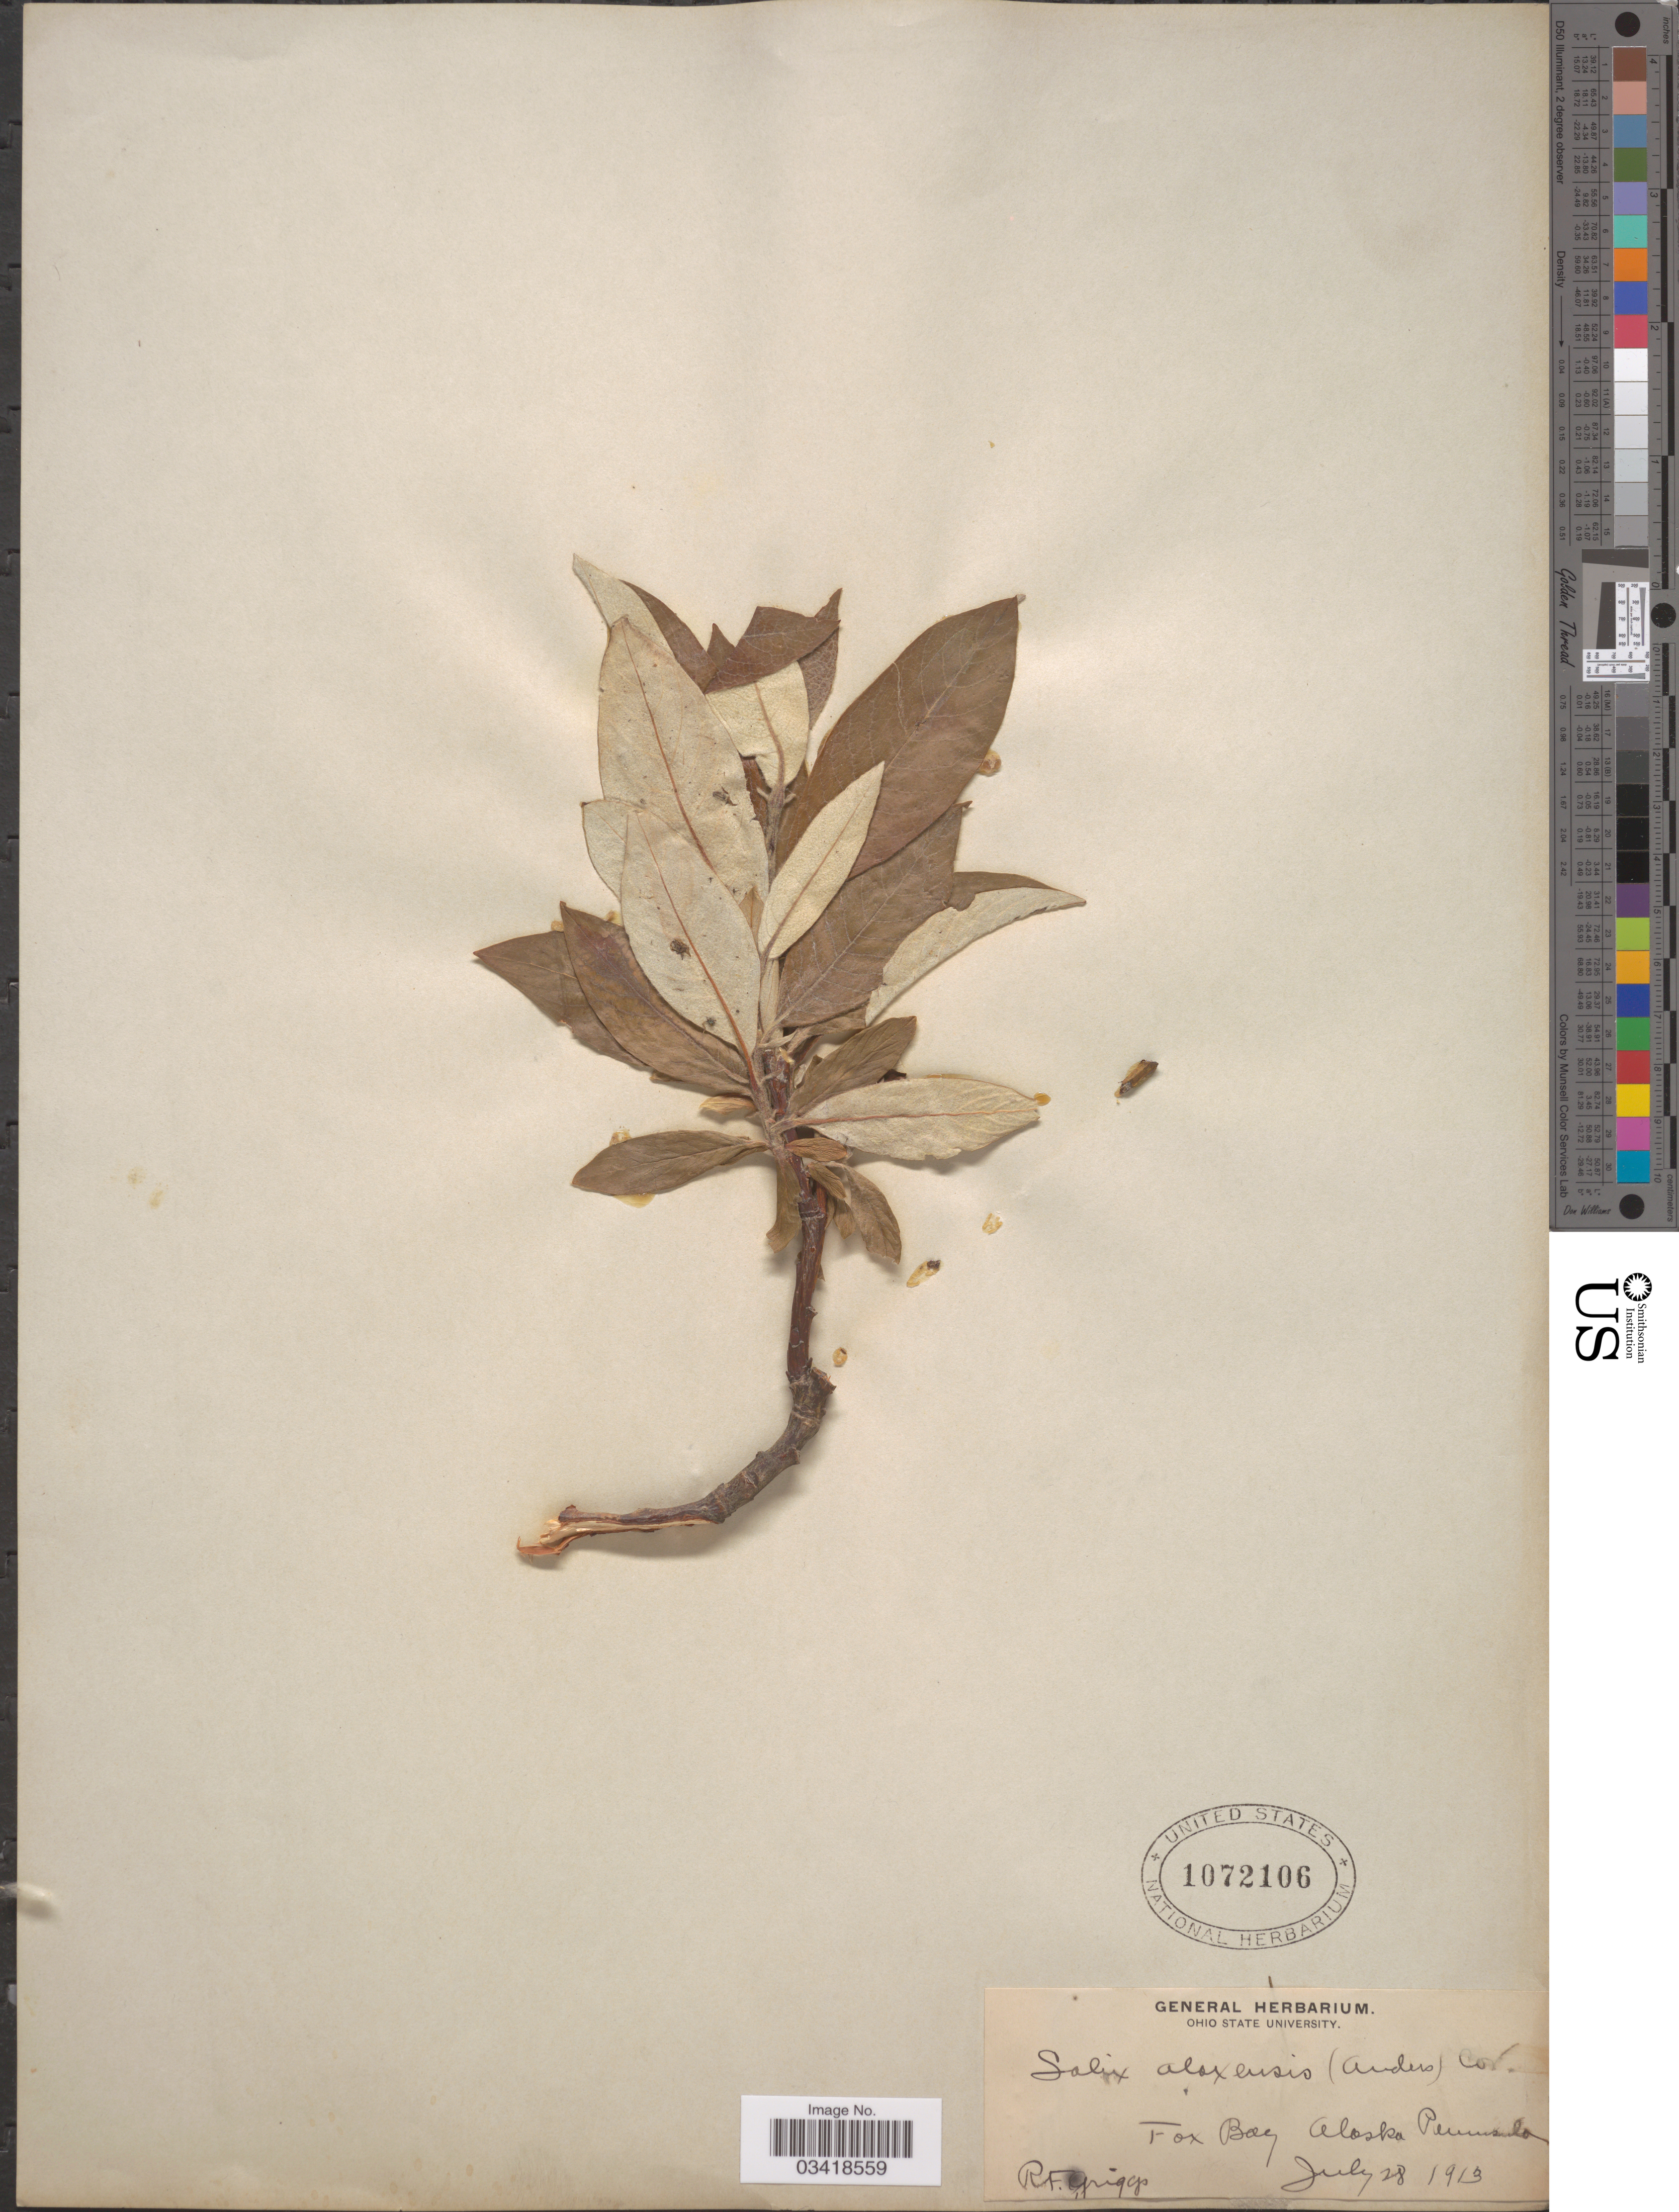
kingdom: Plantae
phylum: Tracheophyta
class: Magnoliopsida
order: Malpighiales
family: Salicaceae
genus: Salix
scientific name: Salix alaxensis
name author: (Andersson) Coville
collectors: R. F. Griggs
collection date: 1913-07-28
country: United States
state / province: Alaska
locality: Fox Bay. Alaska Peninsula.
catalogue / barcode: US 1072106